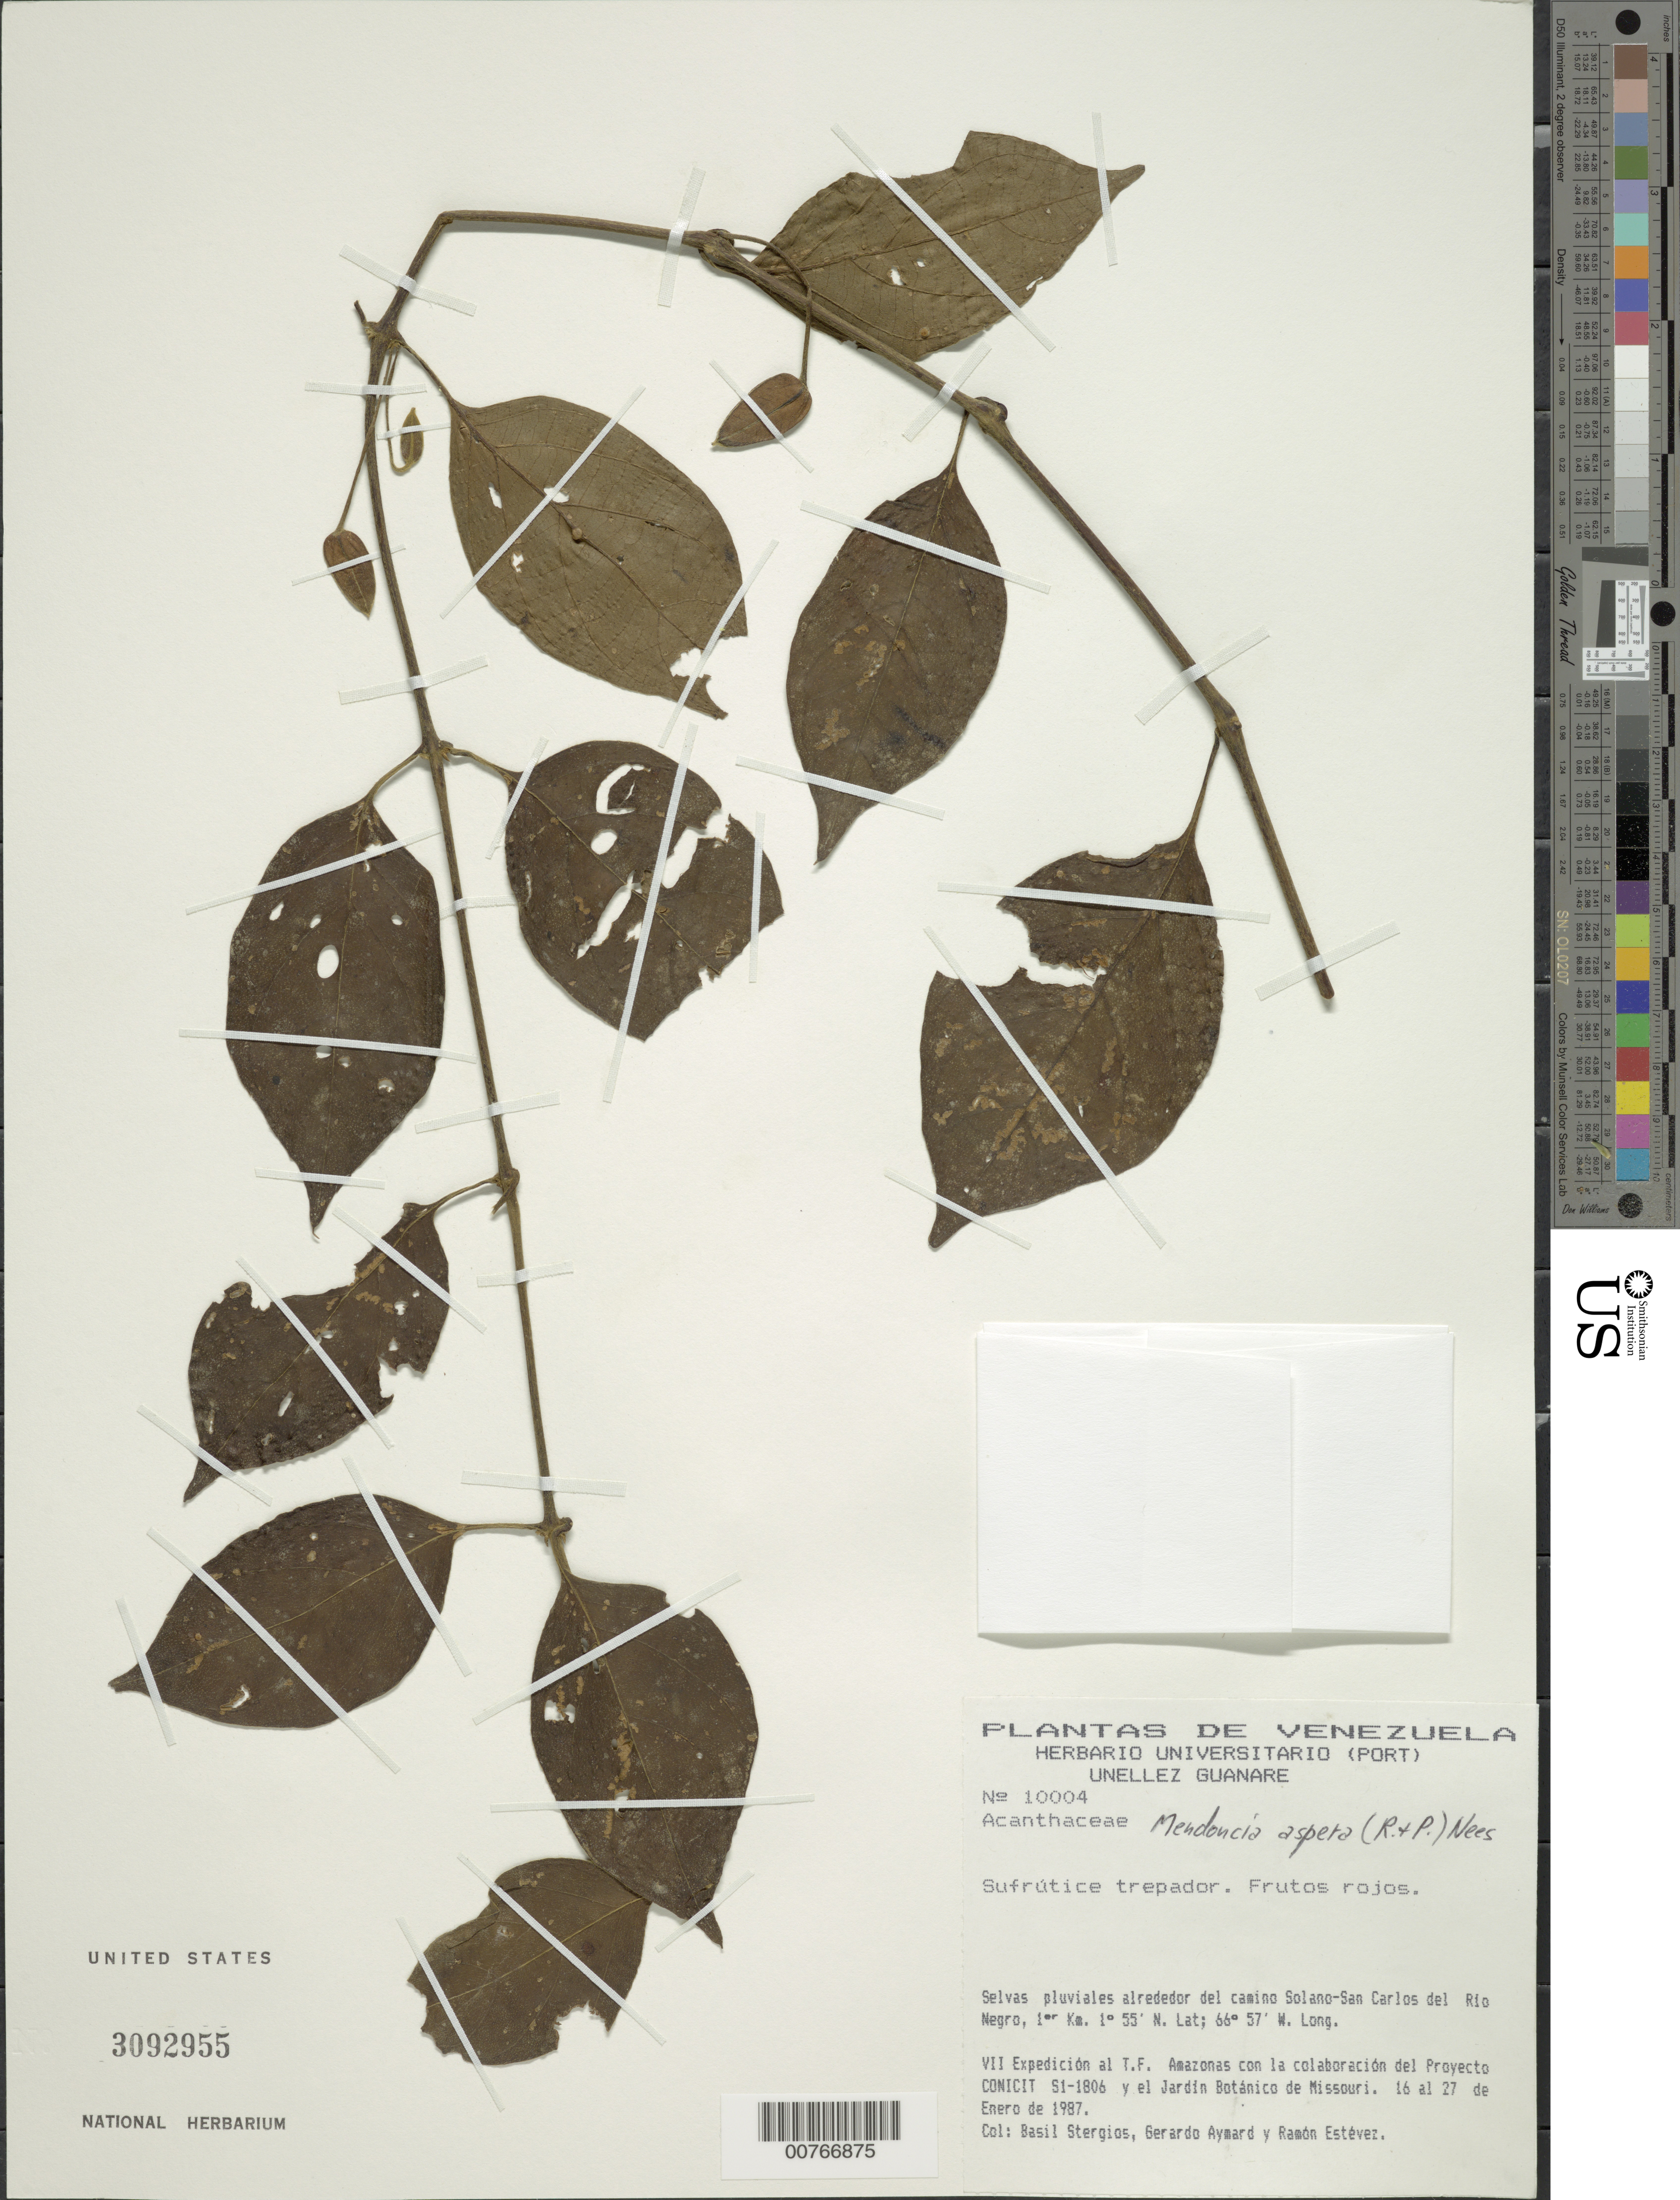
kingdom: Plantae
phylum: Tracheophyta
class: Magnoliopsida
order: Lamiales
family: Acanthaceae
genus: Mendoncia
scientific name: Mendoncia sprucei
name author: Lindau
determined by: Wasshausen, Dieter C., (BOT), Smithsonian Institution - National Museum of Natural History (UNITED STATES)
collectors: B. G. Stergios, G. A. Aymard & R. Estévez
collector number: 10004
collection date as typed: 16-Jan-87 to 27-Jan-87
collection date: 1987-01-16/1987-01-27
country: Venezuela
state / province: Amazonas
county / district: Río Negro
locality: Camino Solano-San Carlos del Río Negro, 1er km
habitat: Selvas pluviales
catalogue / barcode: US 3092955